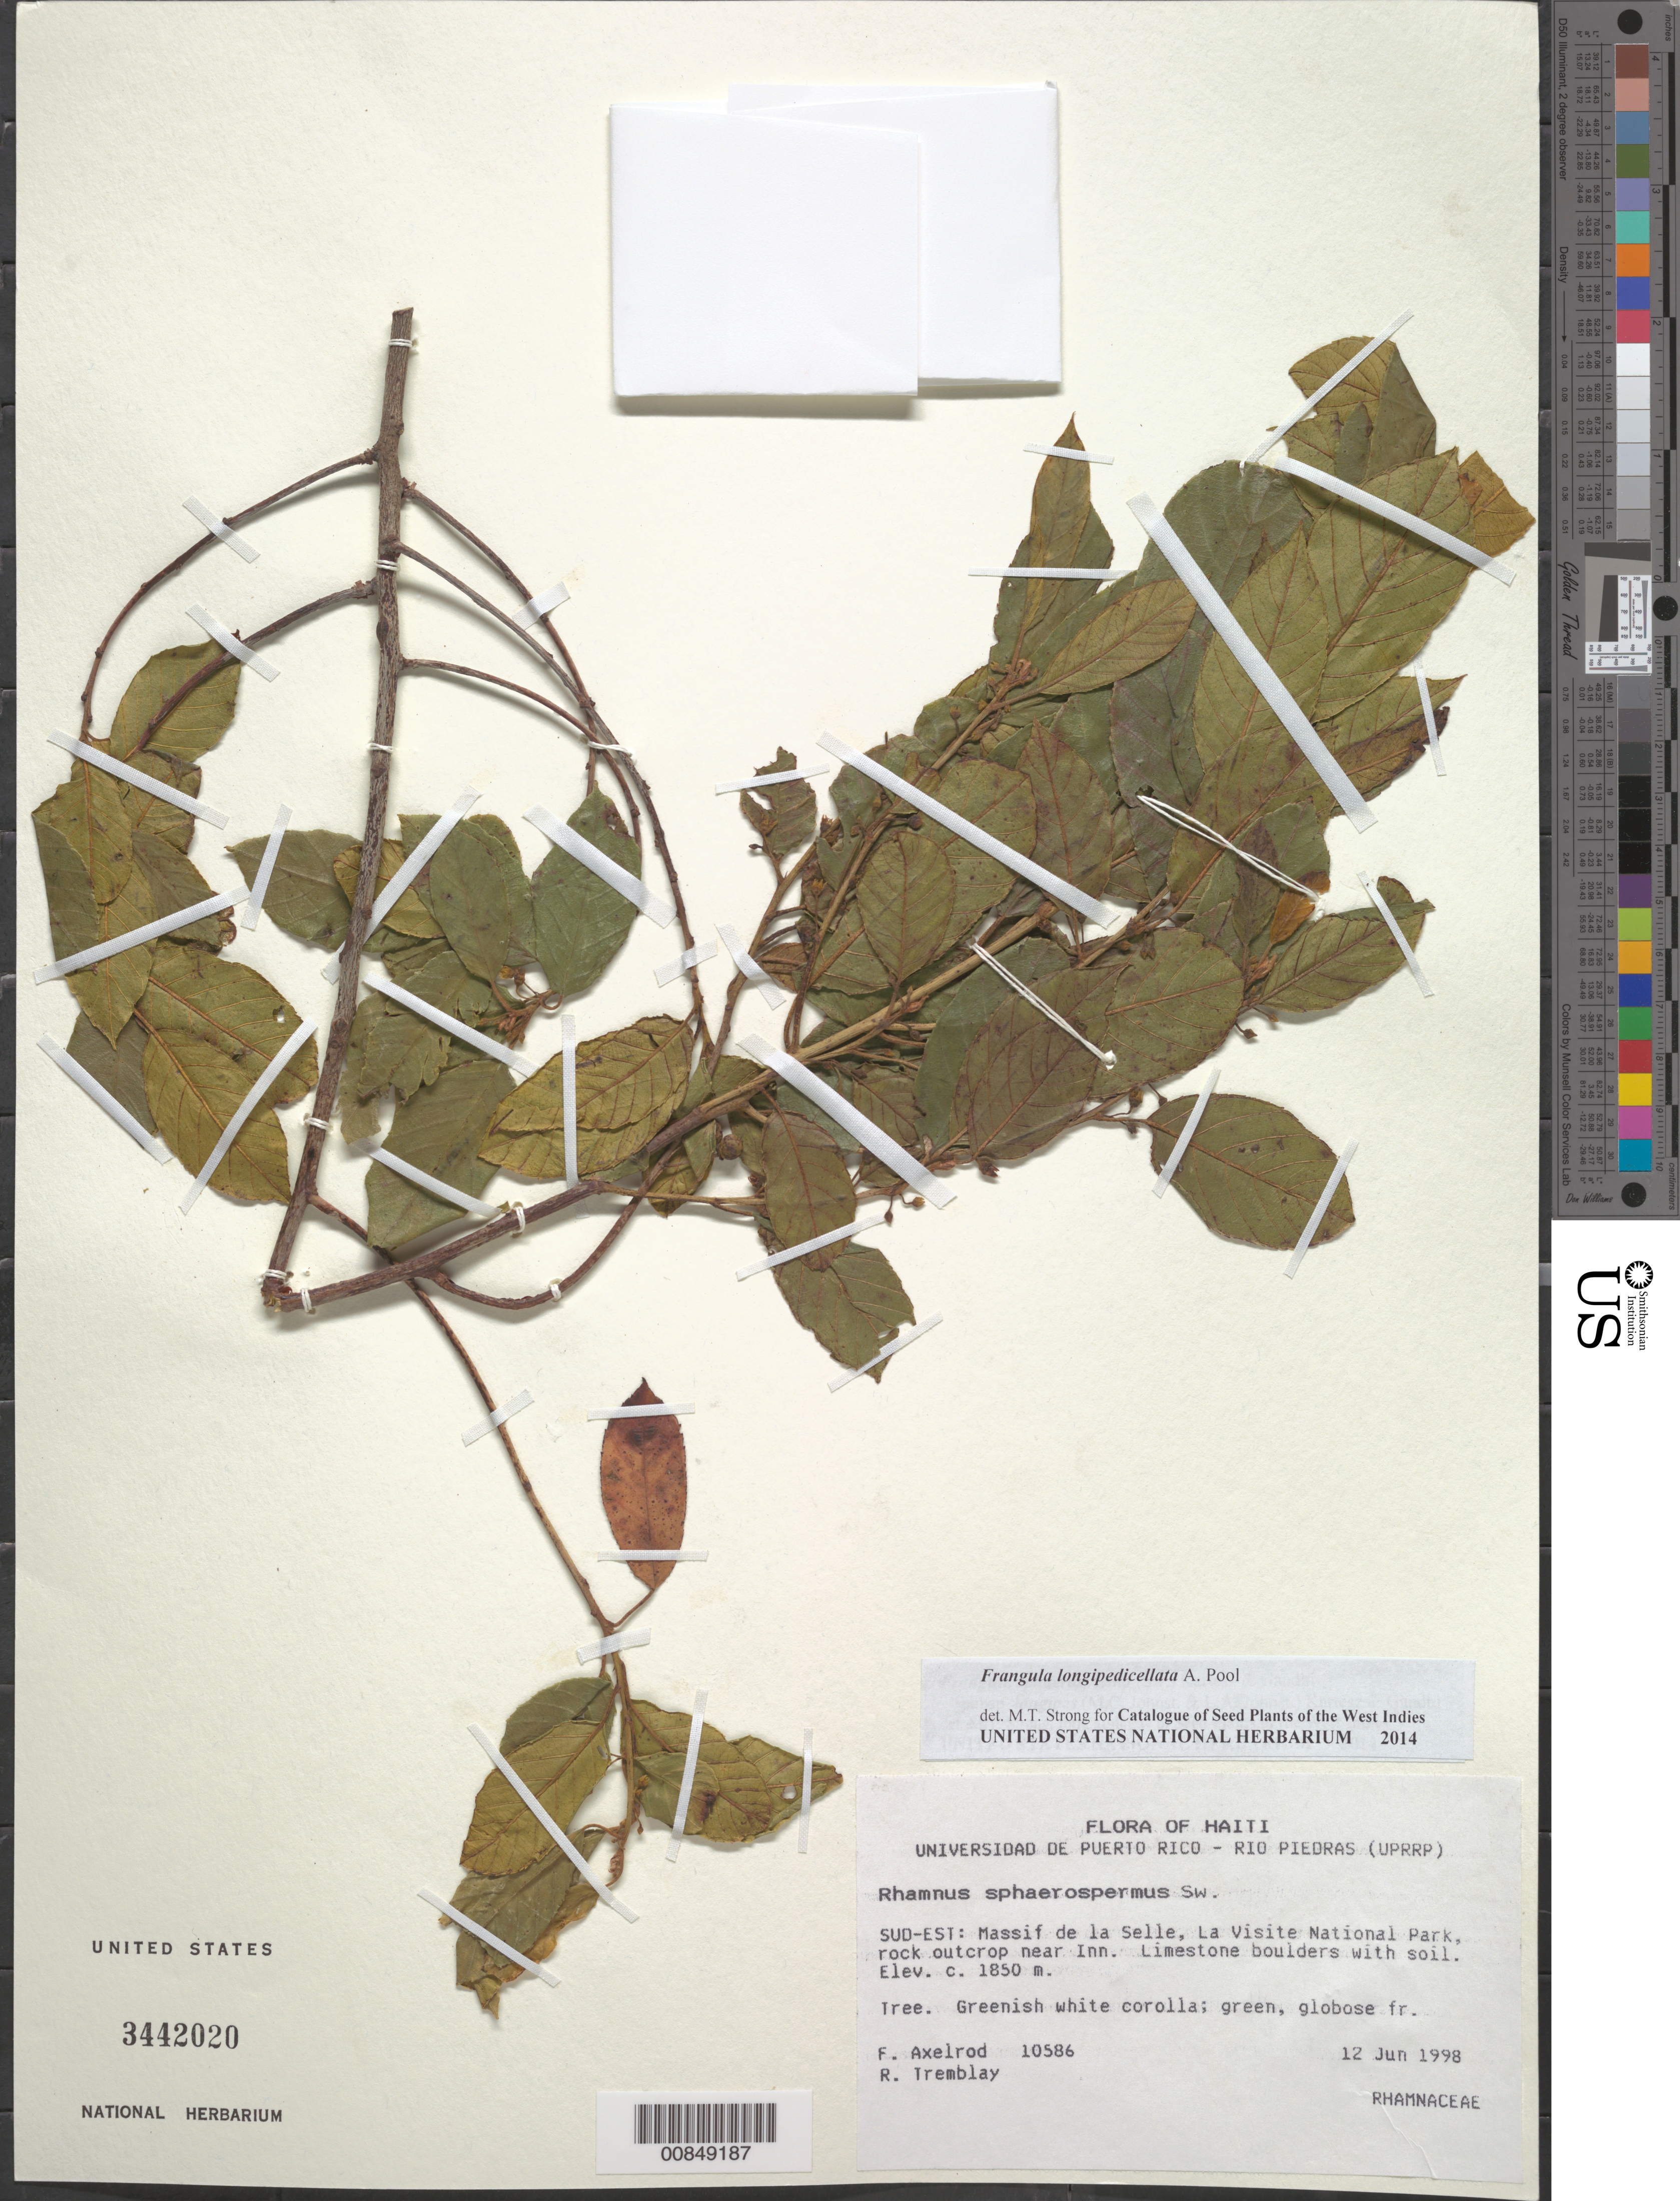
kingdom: Plantae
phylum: Tracheophyta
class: Magnoliopsida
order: Rosales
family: Rhamnaceae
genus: Frangula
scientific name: Frangula longipedicellata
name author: A. Pool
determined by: Strong, M. T., (US), Smithsonian Institution - National Museum of Natural History (UNITED STATES)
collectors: F. S. Axelrod & R. L. Tremblay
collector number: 10586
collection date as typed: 12 Jun 1998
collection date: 1998-06-12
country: Haiti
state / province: Sud-Est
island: Hispaniola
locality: Massif de la Selle, La Visite National Park, near Inn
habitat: Rock outcrop, limestone boulders with soil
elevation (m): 1850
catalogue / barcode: US 3442020